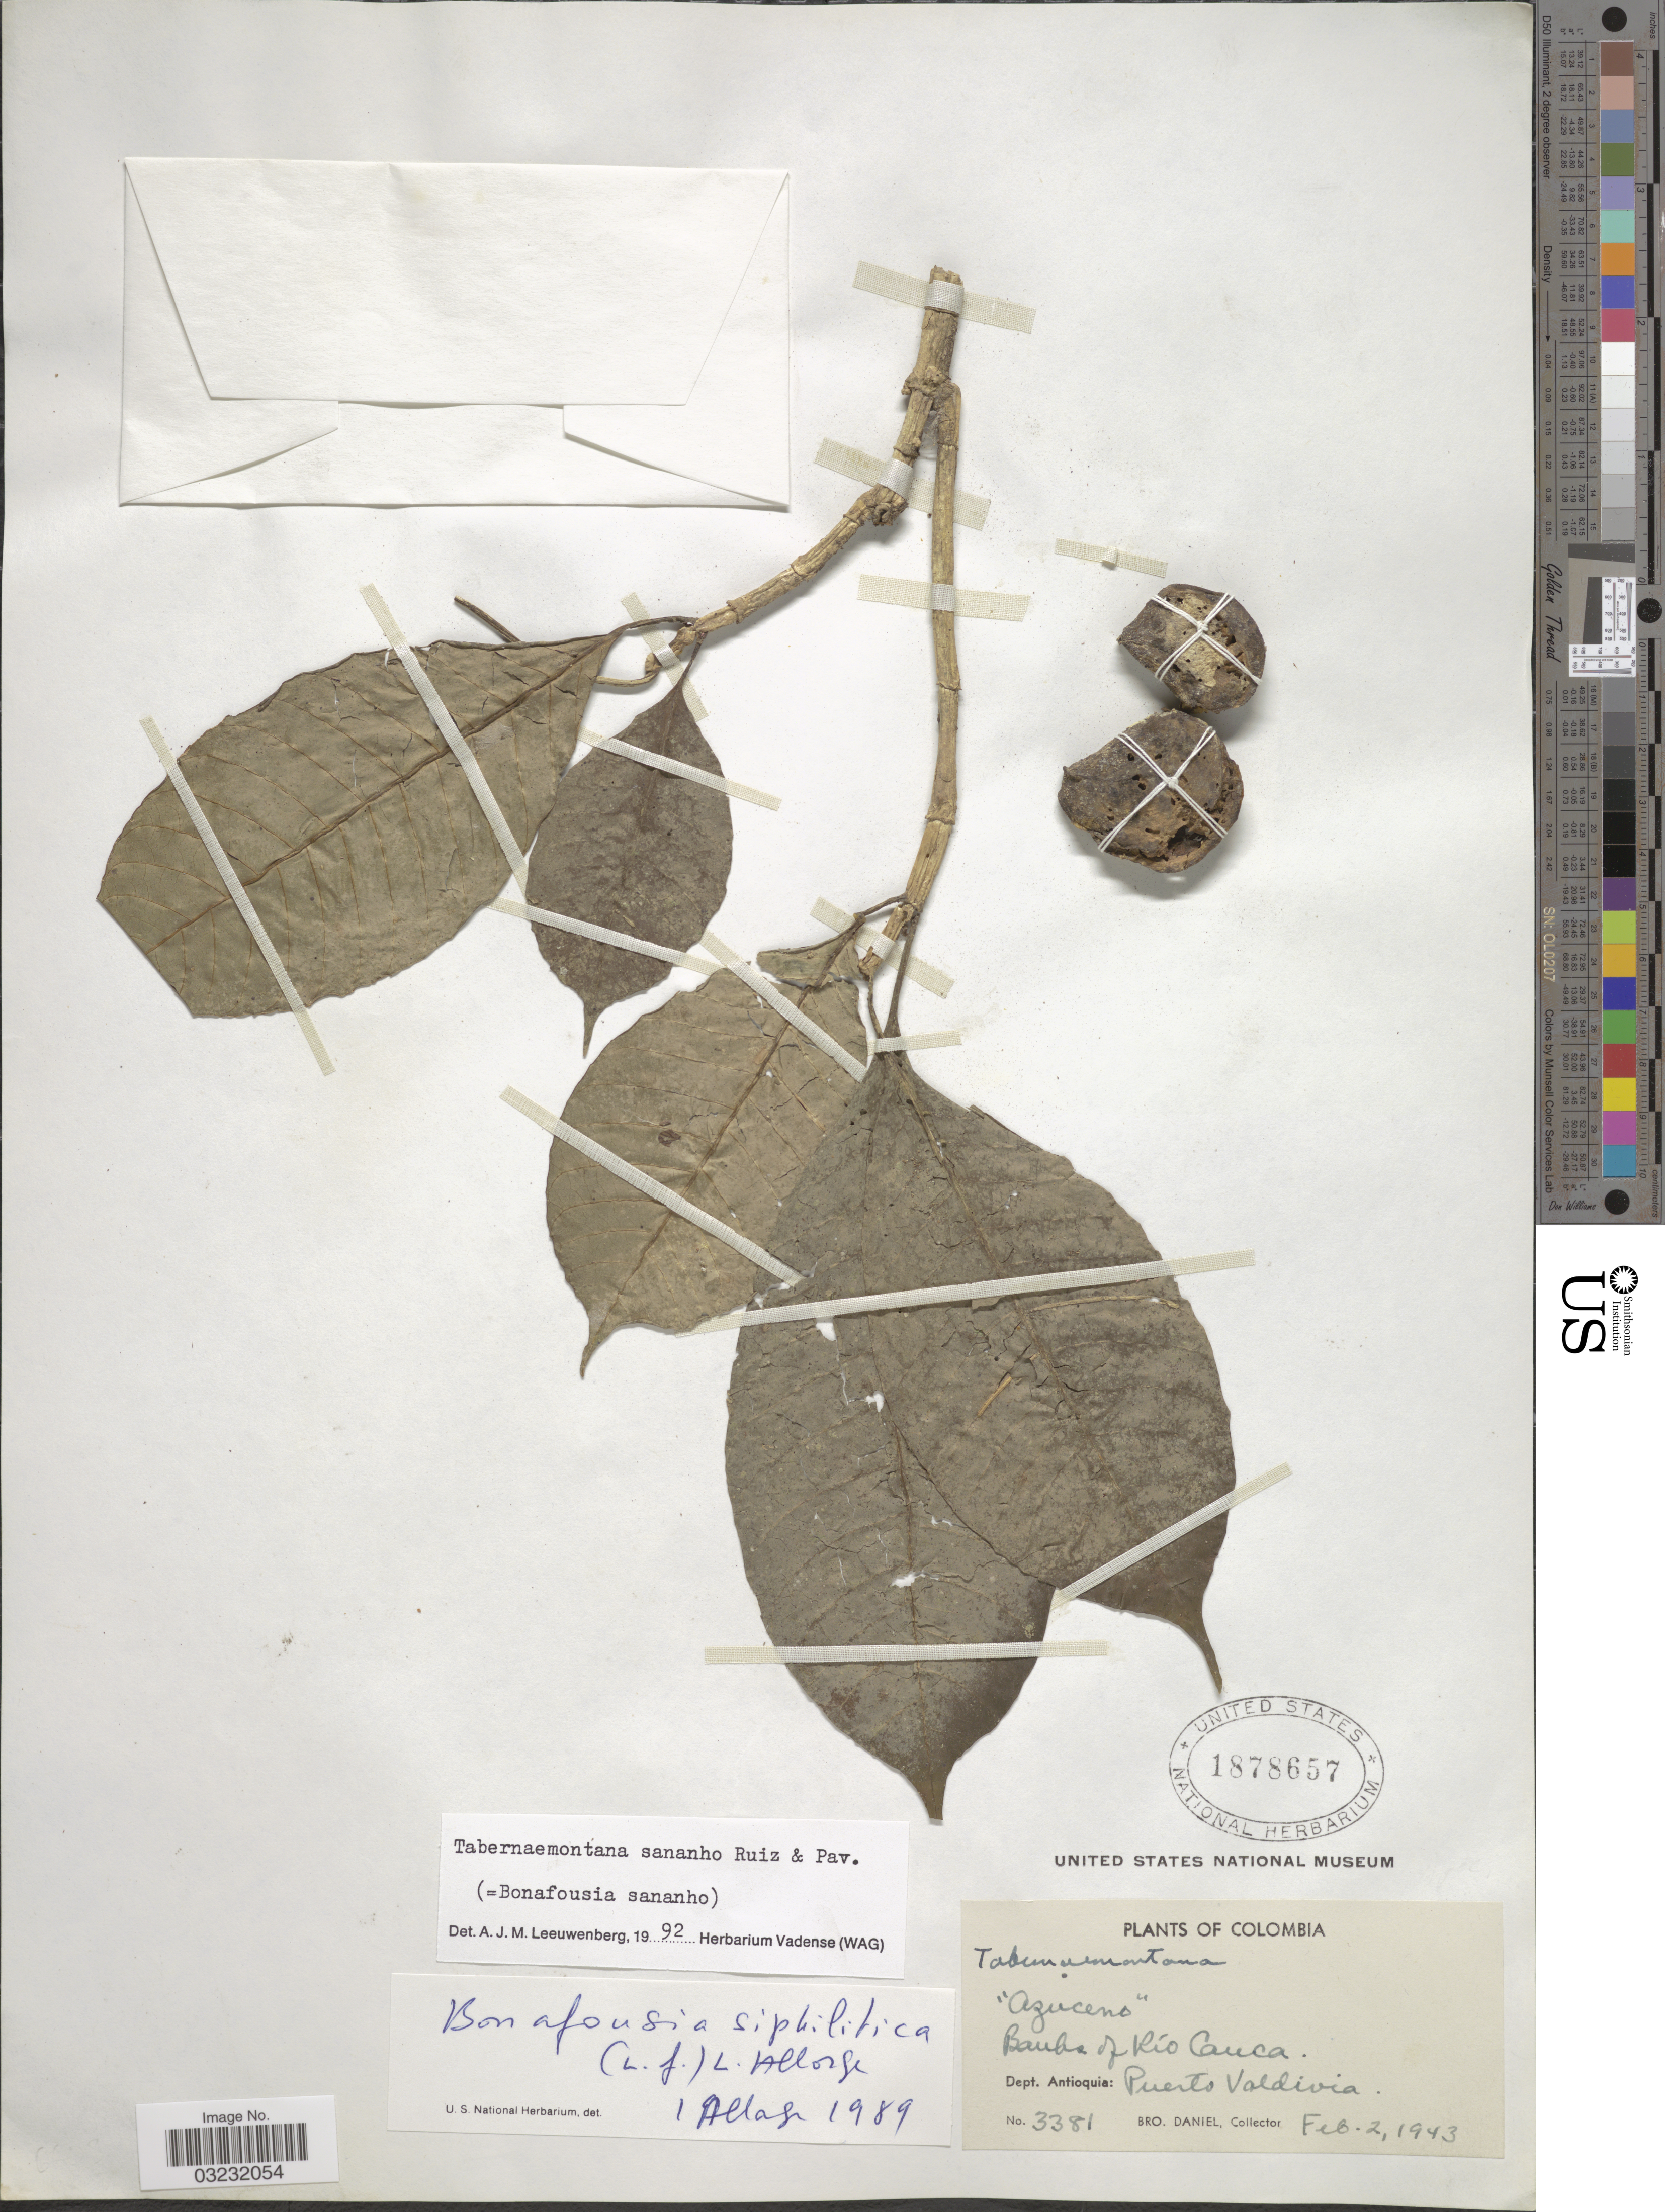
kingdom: Plantae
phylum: Tracheophyta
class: Magnoliopsida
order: Gentianales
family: Apocynaceae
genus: Tabernaemontana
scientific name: Tabernaemontana sananho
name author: Ruiz & Pav.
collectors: Bro. Daniel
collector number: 3381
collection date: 1943-02-02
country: Colombia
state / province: Antioquia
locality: Bauba of Río Cauca. Dept. Antioquia: Puerto Valdivia.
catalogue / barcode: US 1878657